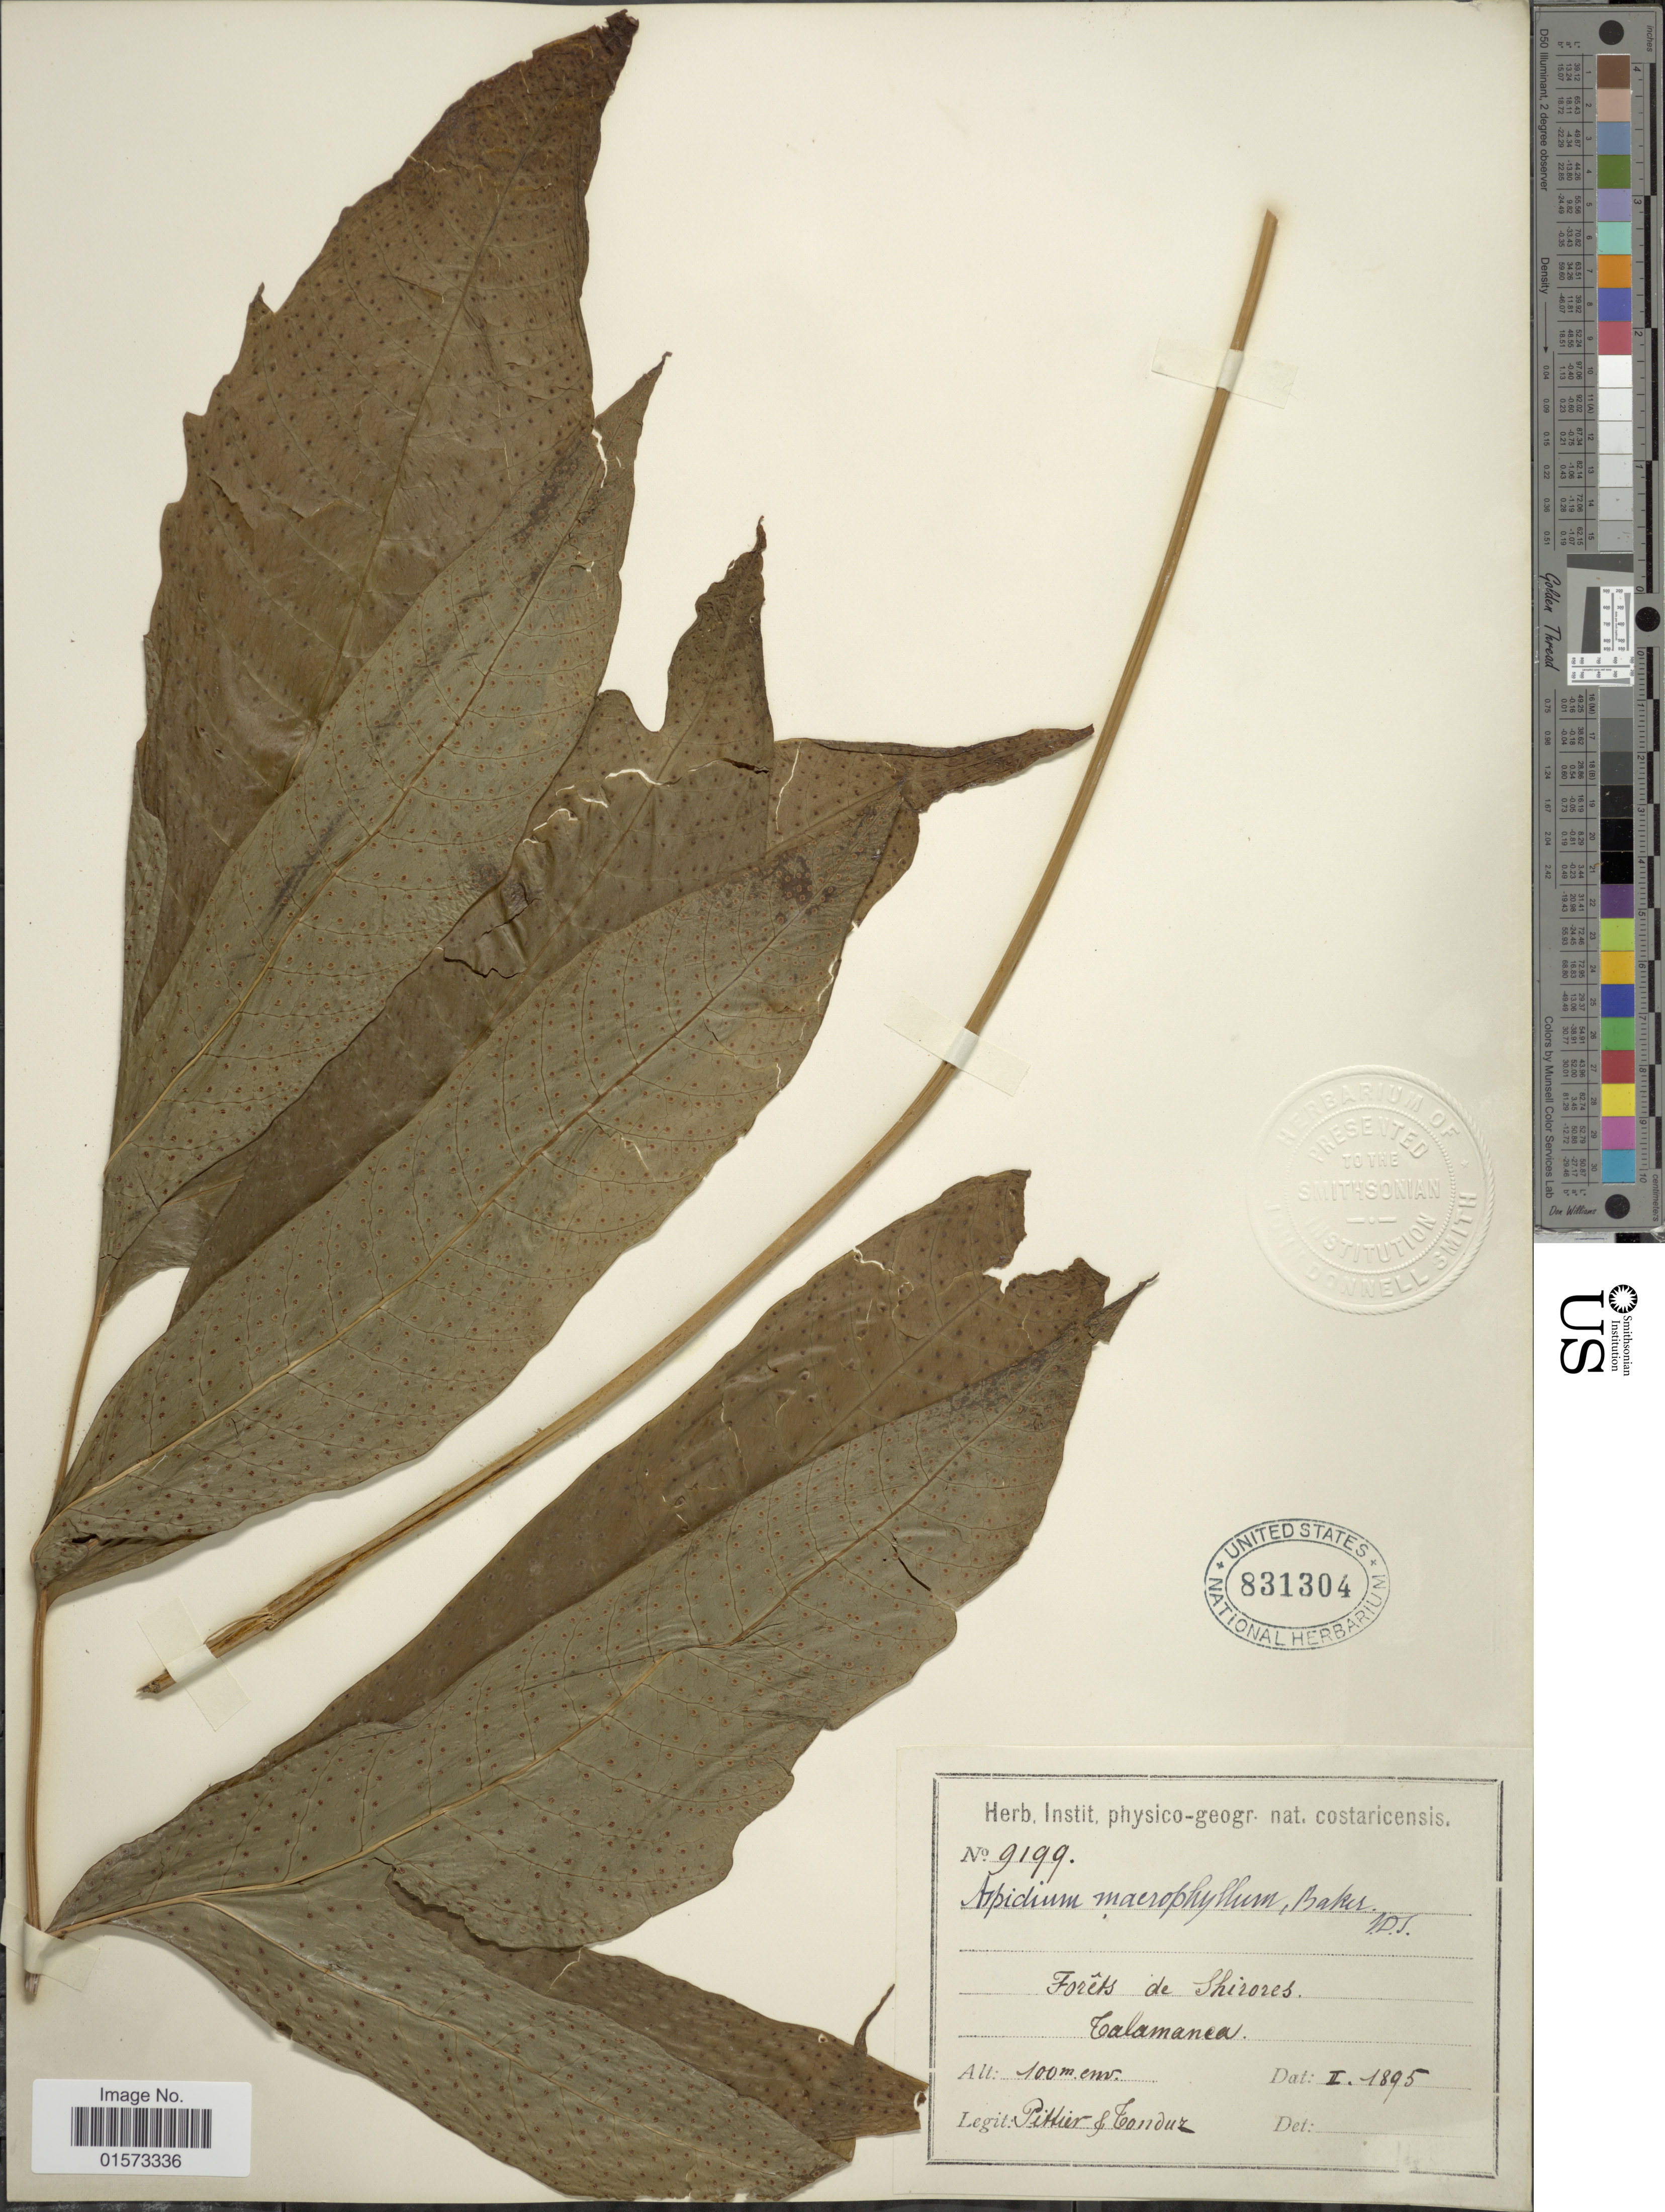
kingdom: Plantae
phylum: Tracheophyta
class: Polypodiopsida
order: Polypodiales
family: Tectariaceae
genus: Tectaria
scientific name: Tectaria incisa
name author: Cav.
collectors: Pittier, -- & A. Tonduz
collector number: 9199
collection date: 1895-02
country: Costa Rica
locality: Forets de Shirores. Calamanca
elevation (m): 100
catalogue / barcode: US 831304